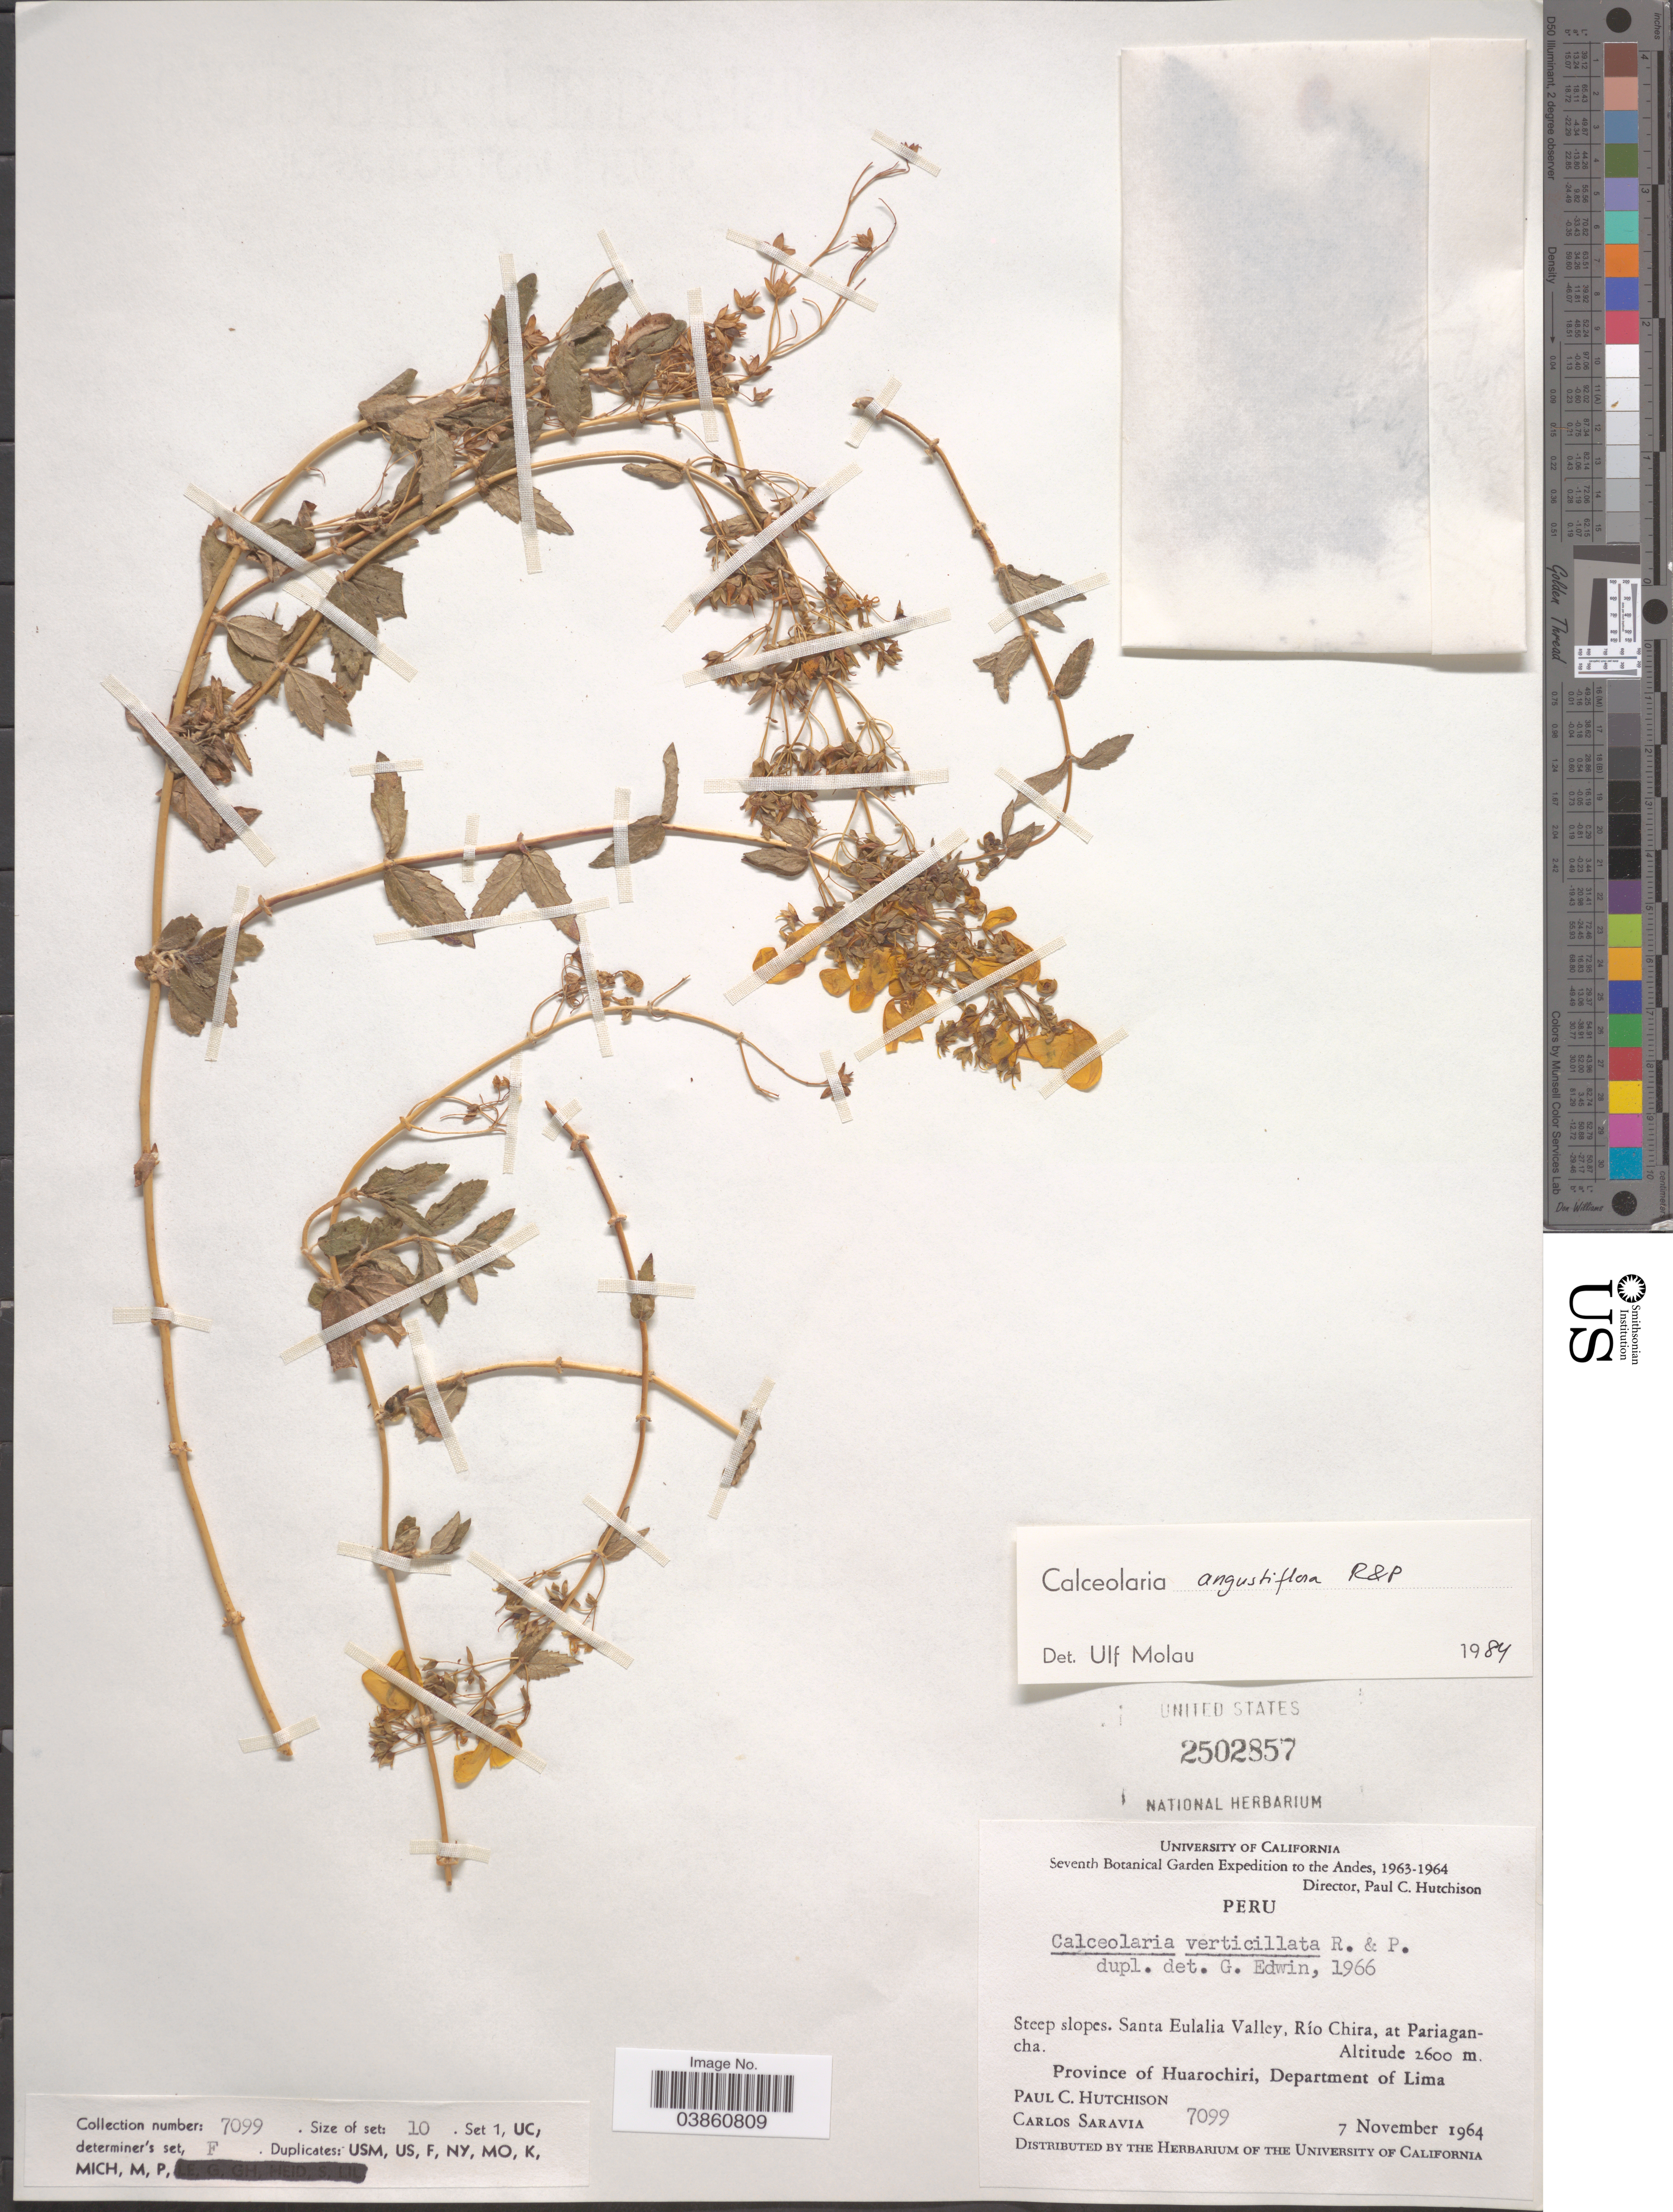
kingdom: Plantae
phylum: Tracheophyta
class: Magnoliopsida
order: Lamiales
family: Calceolariaceae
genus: Calceolaria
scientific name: Calceolaria angustiflora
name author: Ruiz & Pav.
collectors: P. C. Hutchison & C. Saravia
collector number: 7099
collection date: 1964-11-07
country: Peru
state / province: Lima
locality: The Andes. Santa Eulalia Valley, Róp Chira, at Pariagancha. Province of Huarochiri, Department of Lima.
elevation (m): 2600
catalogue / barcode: US 2502857